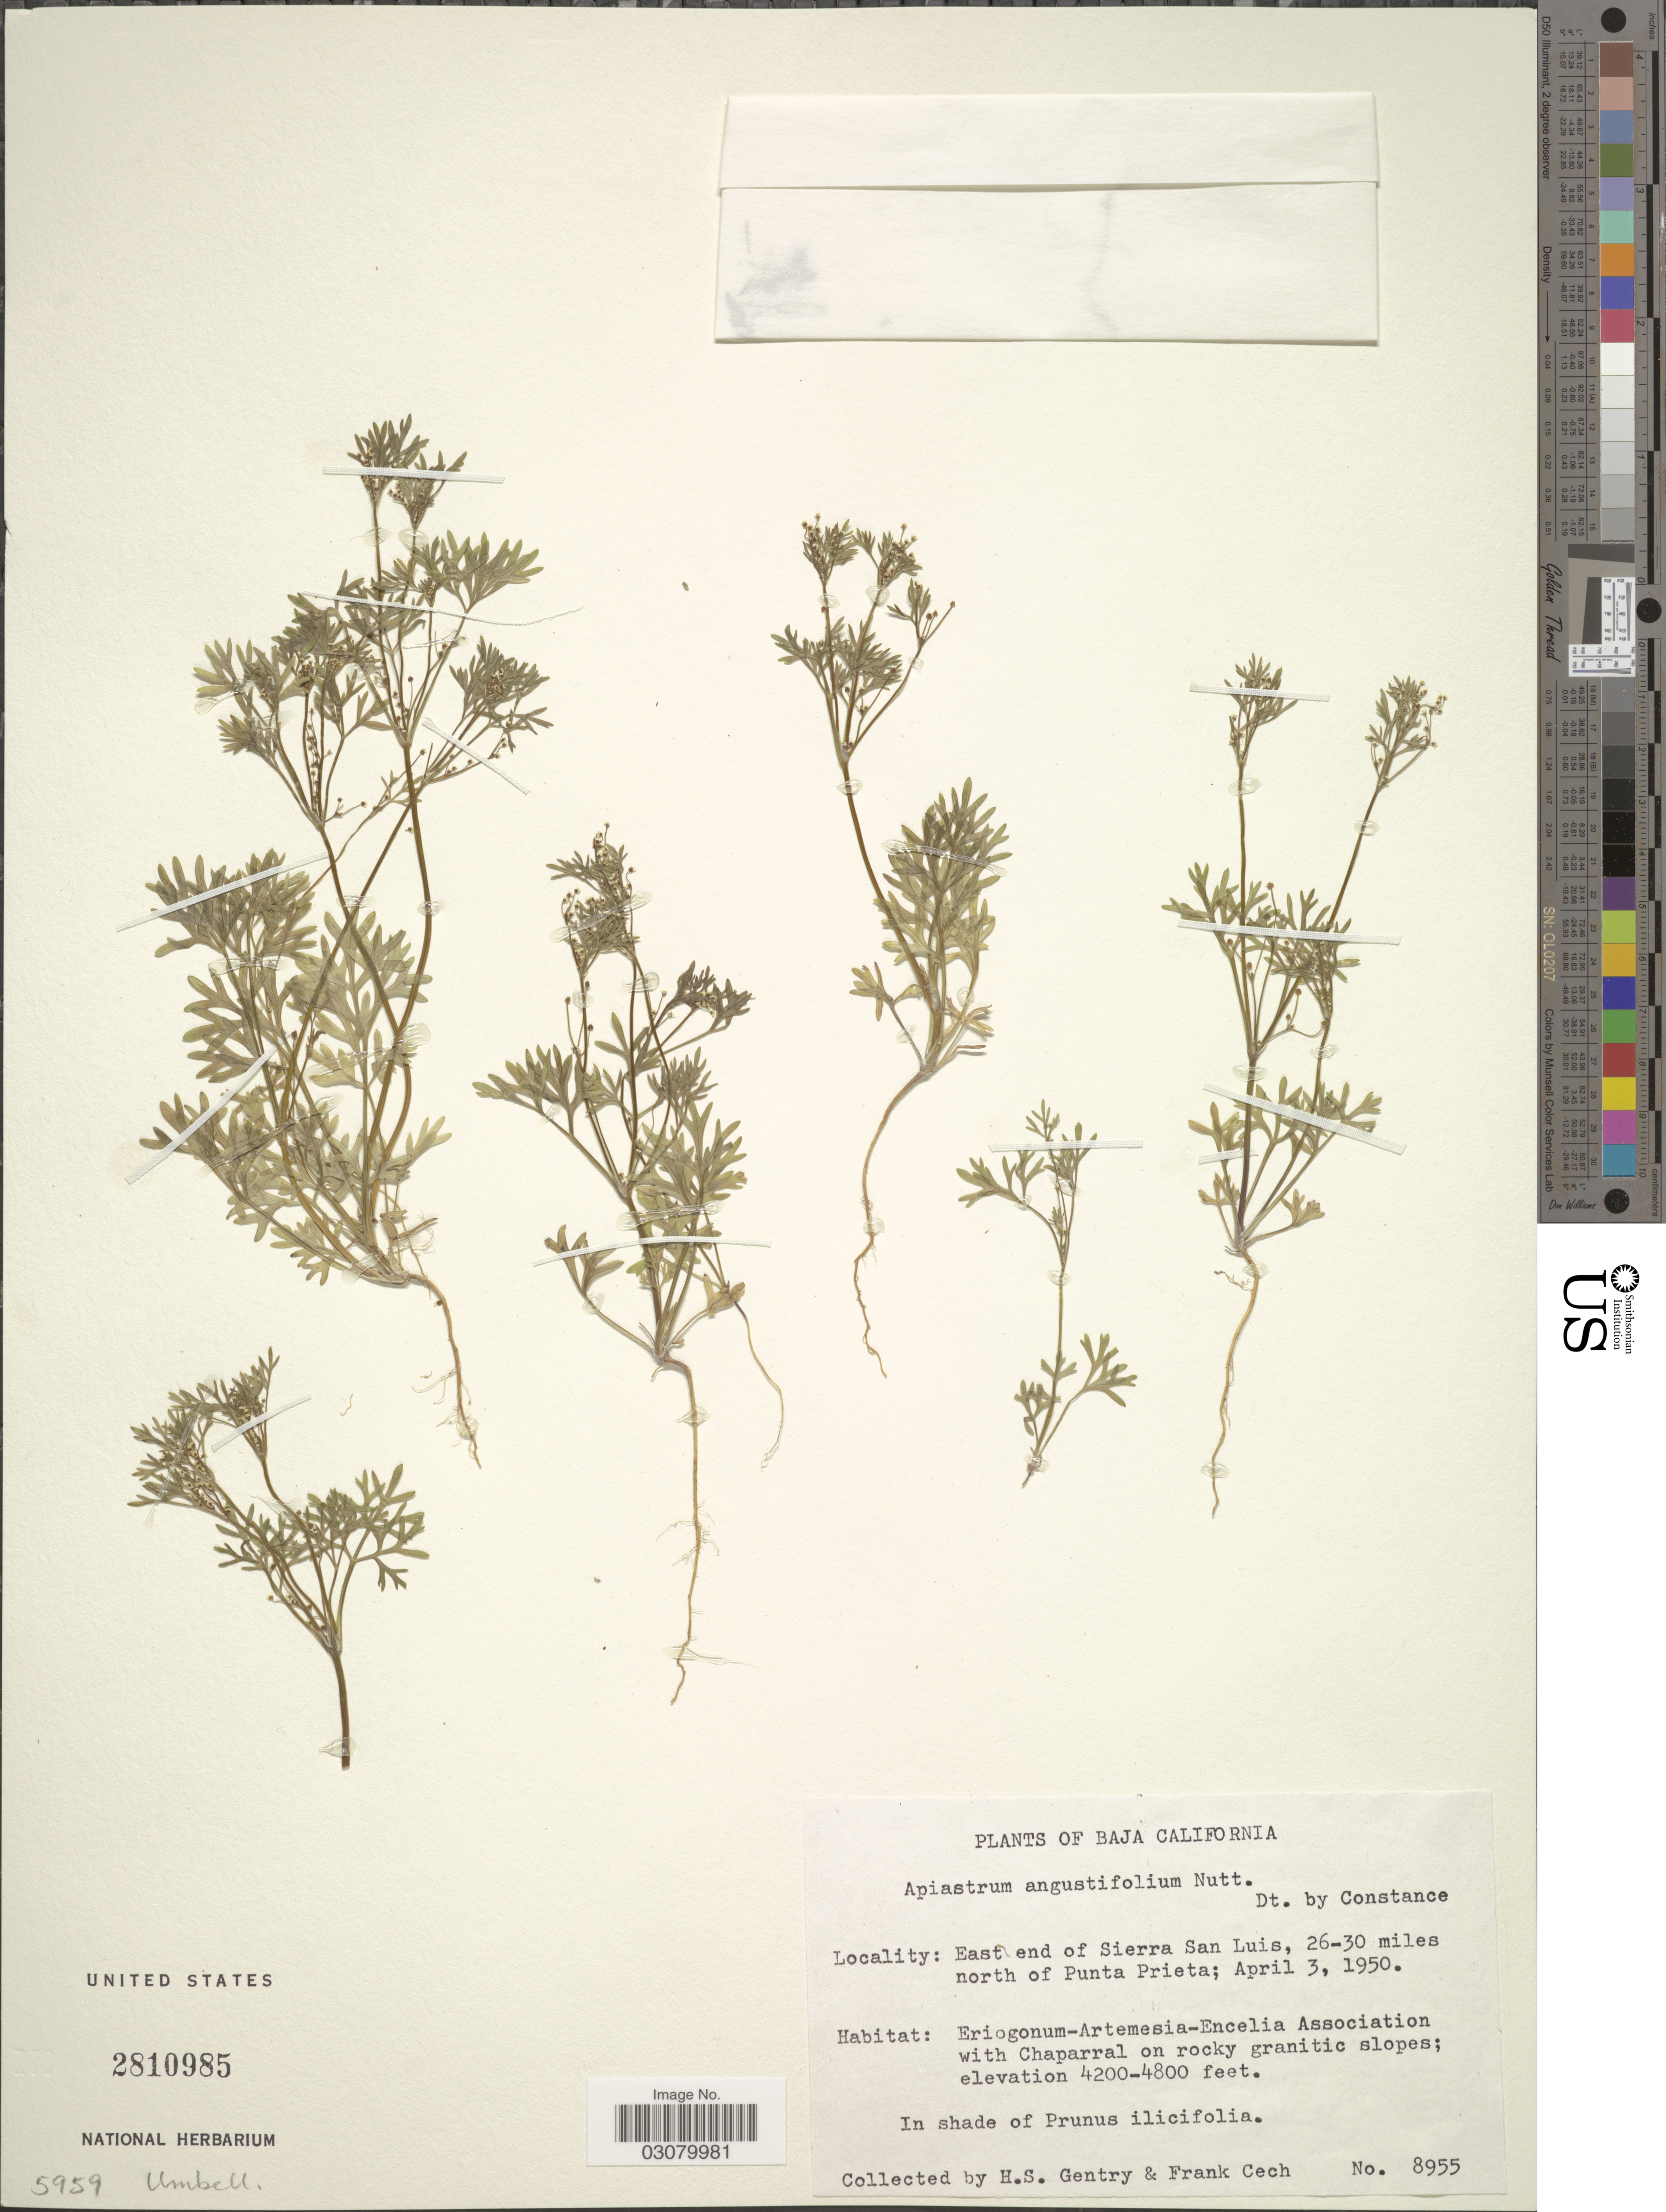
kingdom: Plantae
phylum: Tracheophyta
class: Magnoliopsida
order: Apiales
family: Apiaceae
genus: Apiastrum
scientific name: Apiastrum angustifolium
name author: Nutt.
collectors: H. S. Gentry & F. Cech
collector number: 8955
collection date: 1950-04-03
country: Mexico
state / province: Baja California Norte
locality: East end of Sierra San Luis, 26-30 miles north of Punta Prieta.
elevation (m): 1280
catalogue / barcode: US 2810985